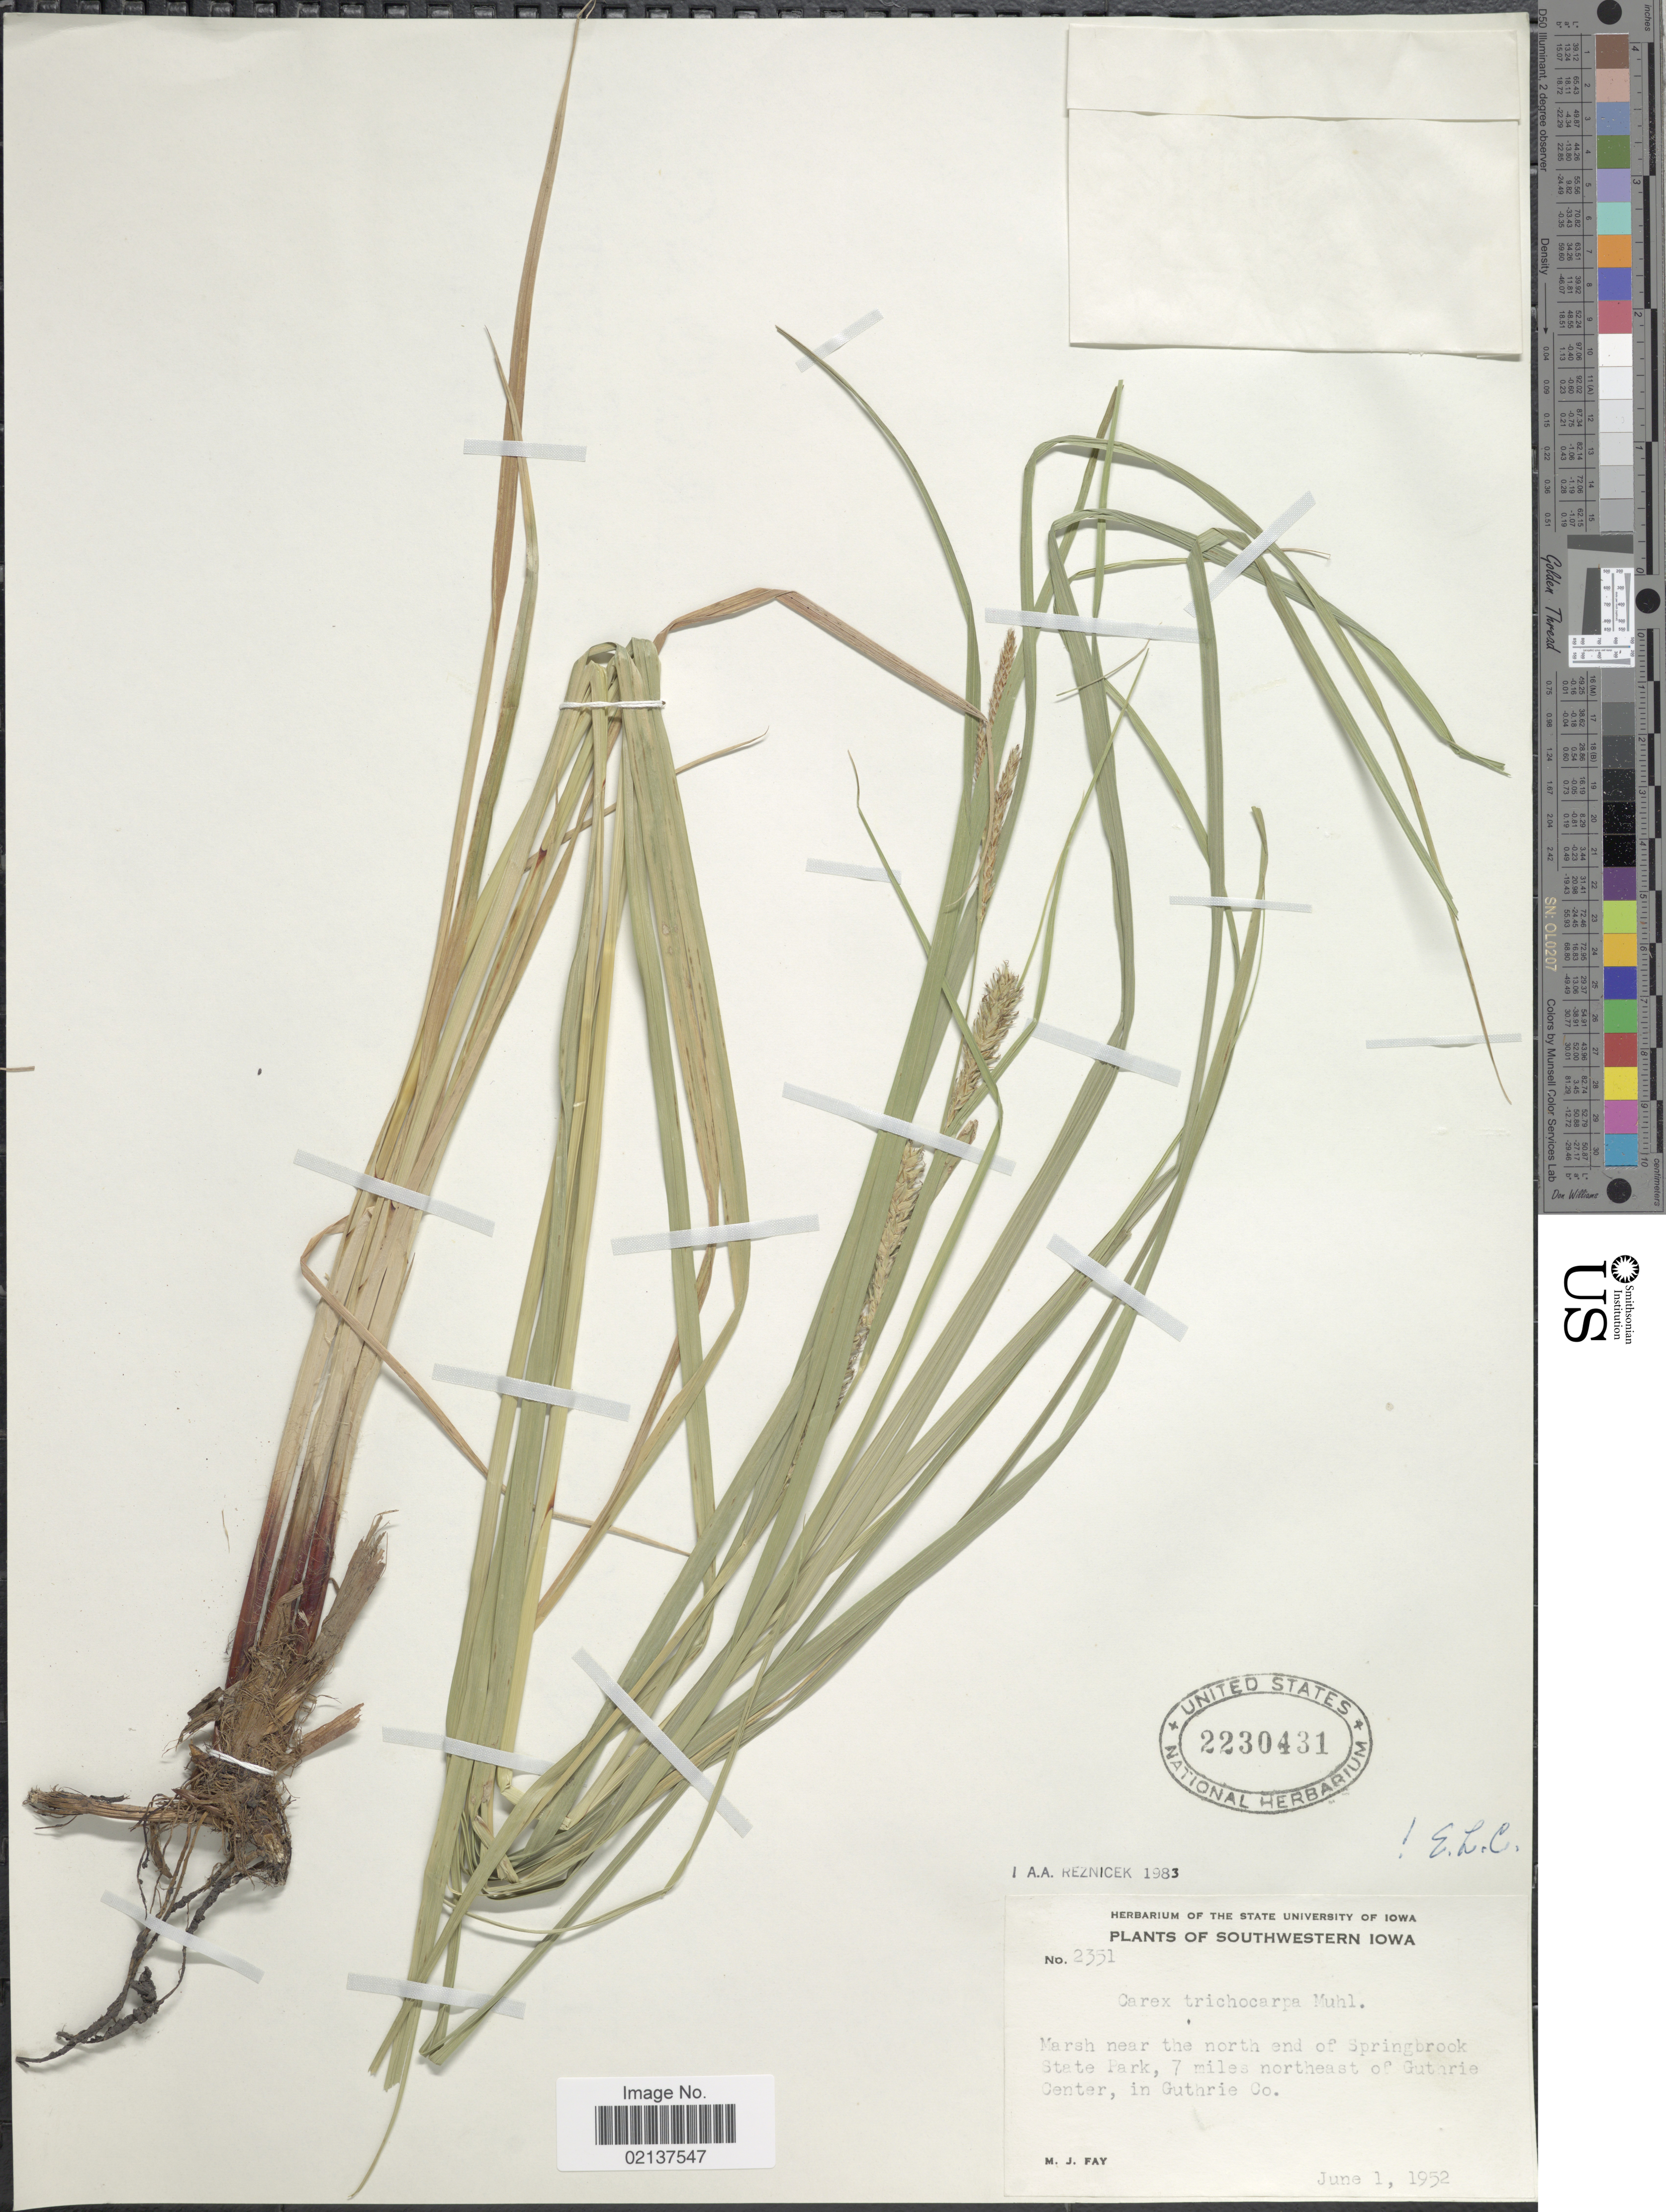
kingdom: Plantae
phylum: Tracheophyta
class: Liliopsida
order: Poales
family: Cyperaceae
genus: Carex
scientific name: Carex trichocarpa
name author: Muhl. ex Willd.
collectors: M. Fay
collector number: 2351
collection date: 1952-06-01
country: United States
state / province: Iowa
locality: Southwestern Iowa, near the north end of Springbrook State Park, 7 miles northeast of Guthrie Center, in Guthrie Co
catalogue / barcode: US 2230431